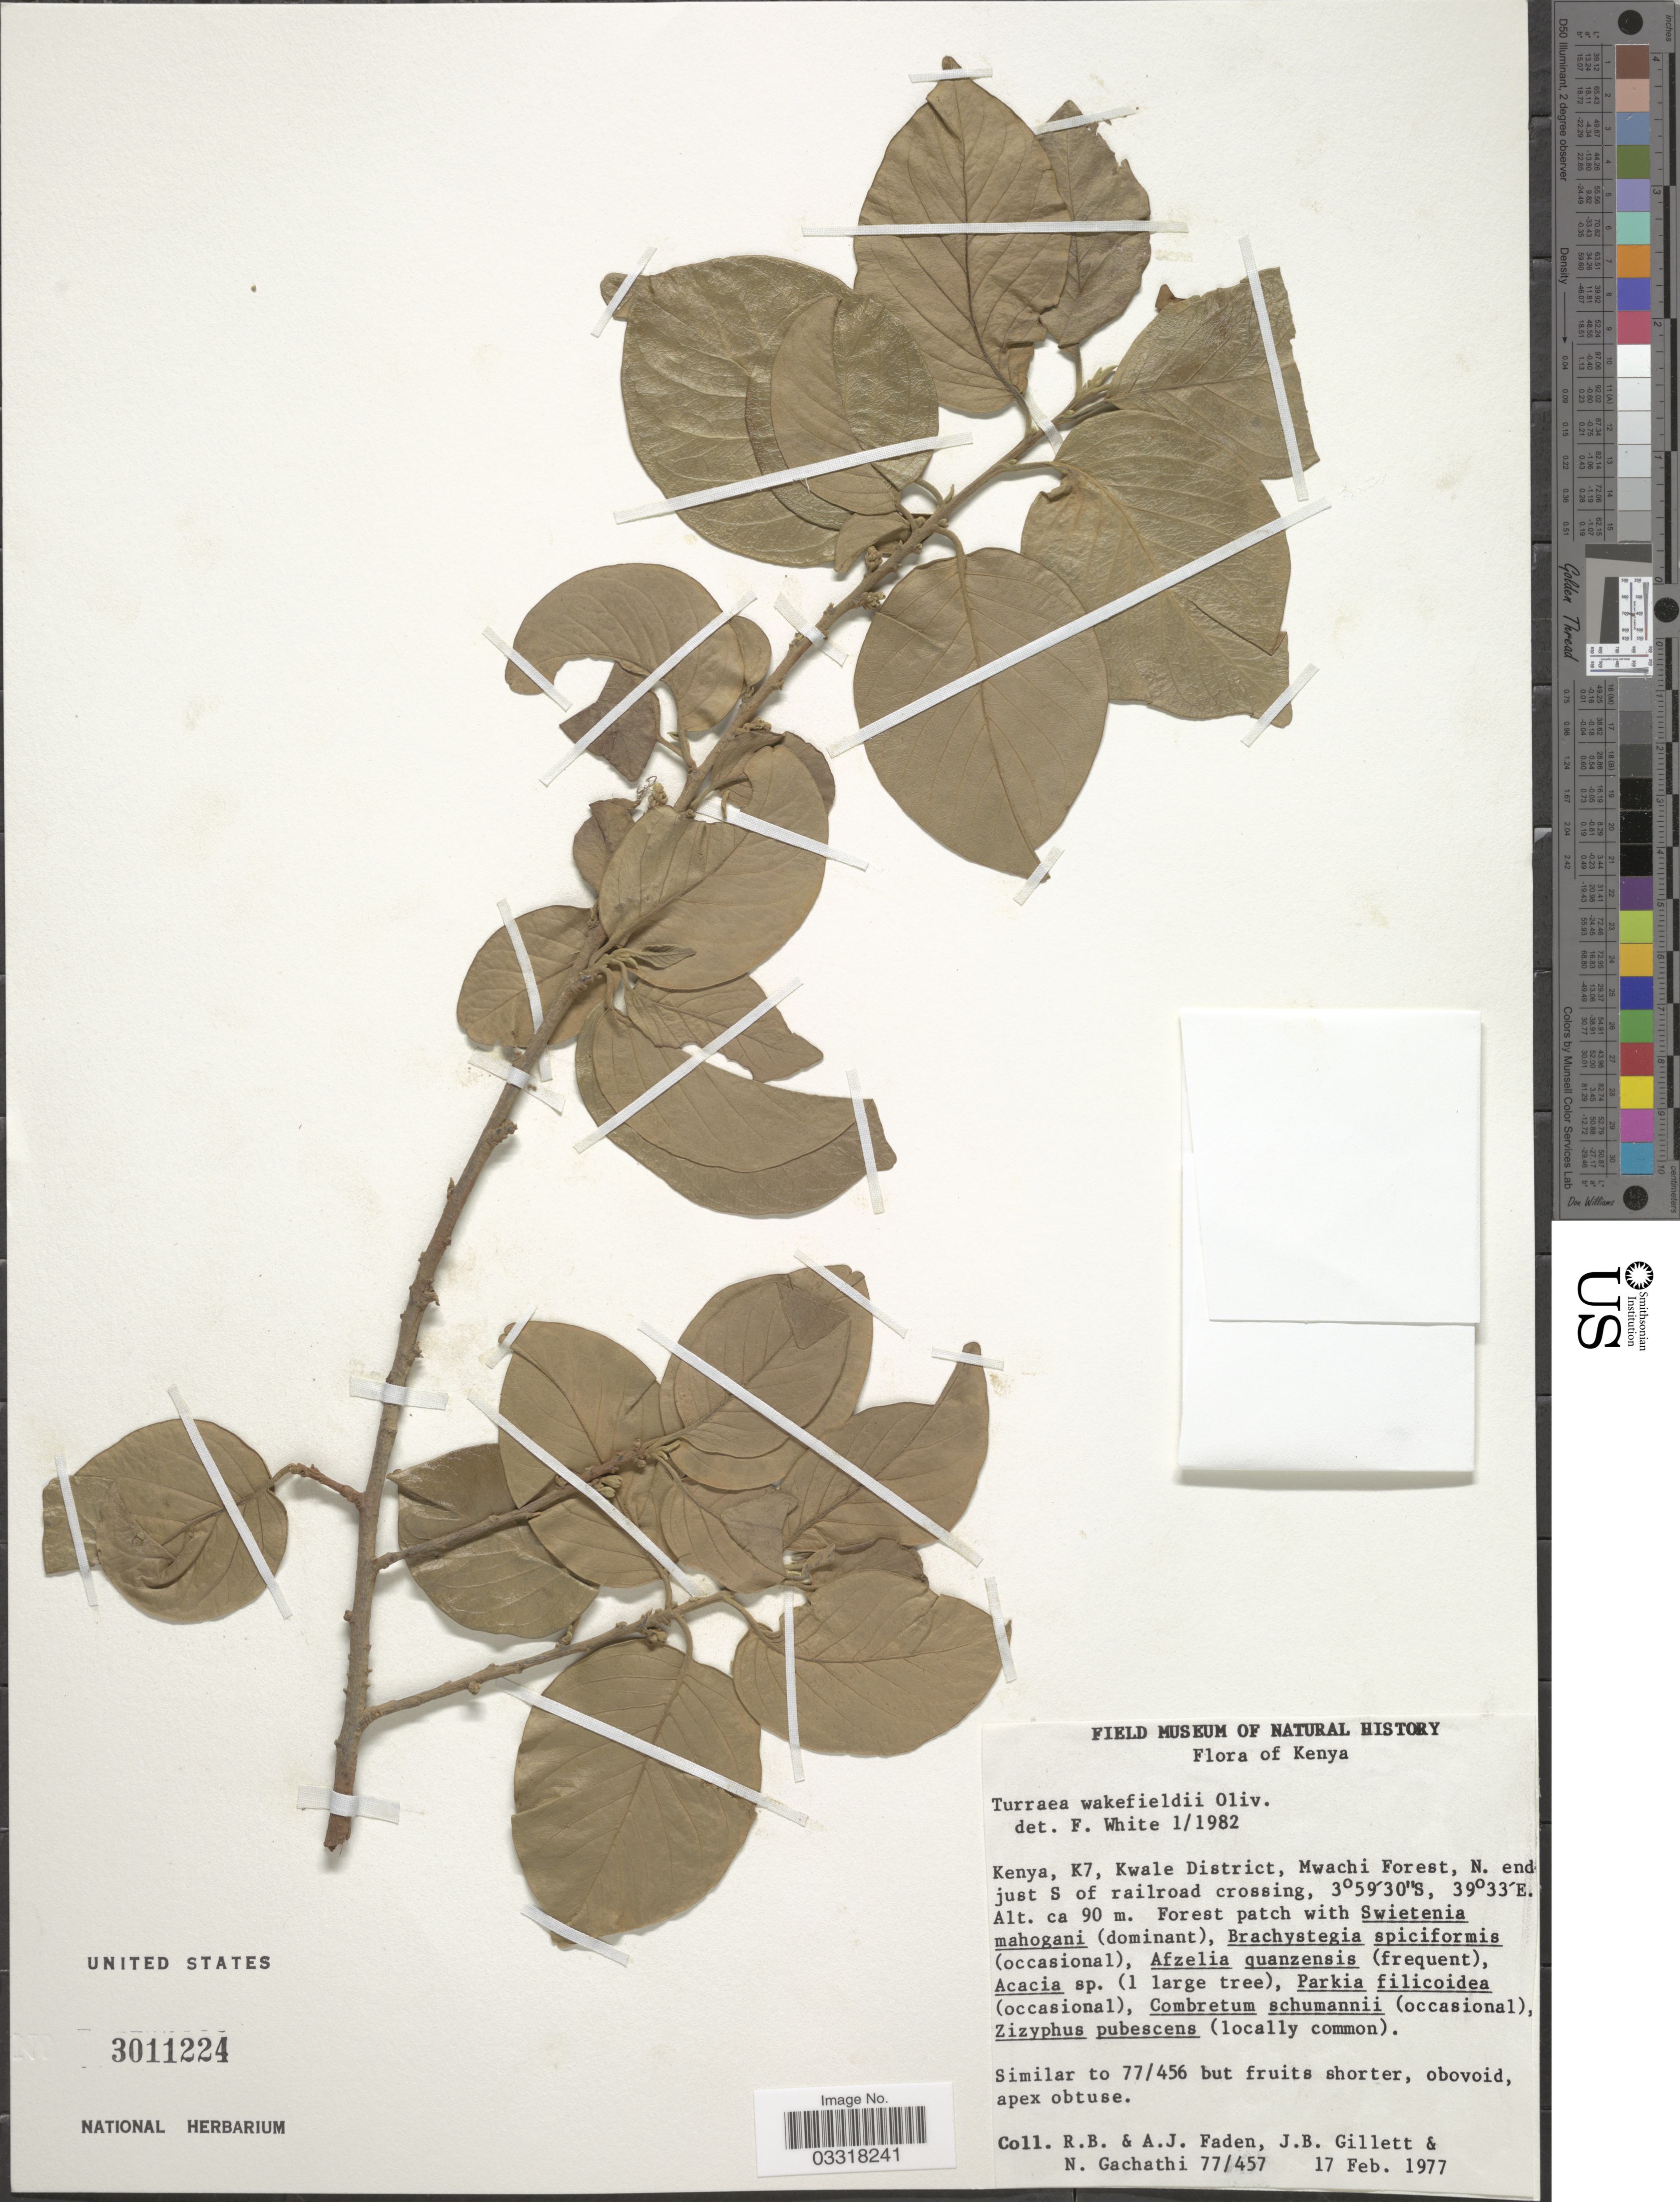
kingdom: Plantae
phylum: Tracheophyta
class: Magnoliopsida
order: Sapindales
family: Meliaceae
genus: Turraea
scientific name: Turraea wakefieldii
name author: Oliv.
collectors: R. B. Faden, A. J. Faden, J. B. Gillett & N. Gachathi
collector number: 77/457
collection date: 1977-02-17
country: Kenya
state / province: Kwale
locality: K7, Kwale District, Mwachi Forest, N. end just S of railroad crossing.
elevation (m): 90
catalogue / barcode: US 3011224